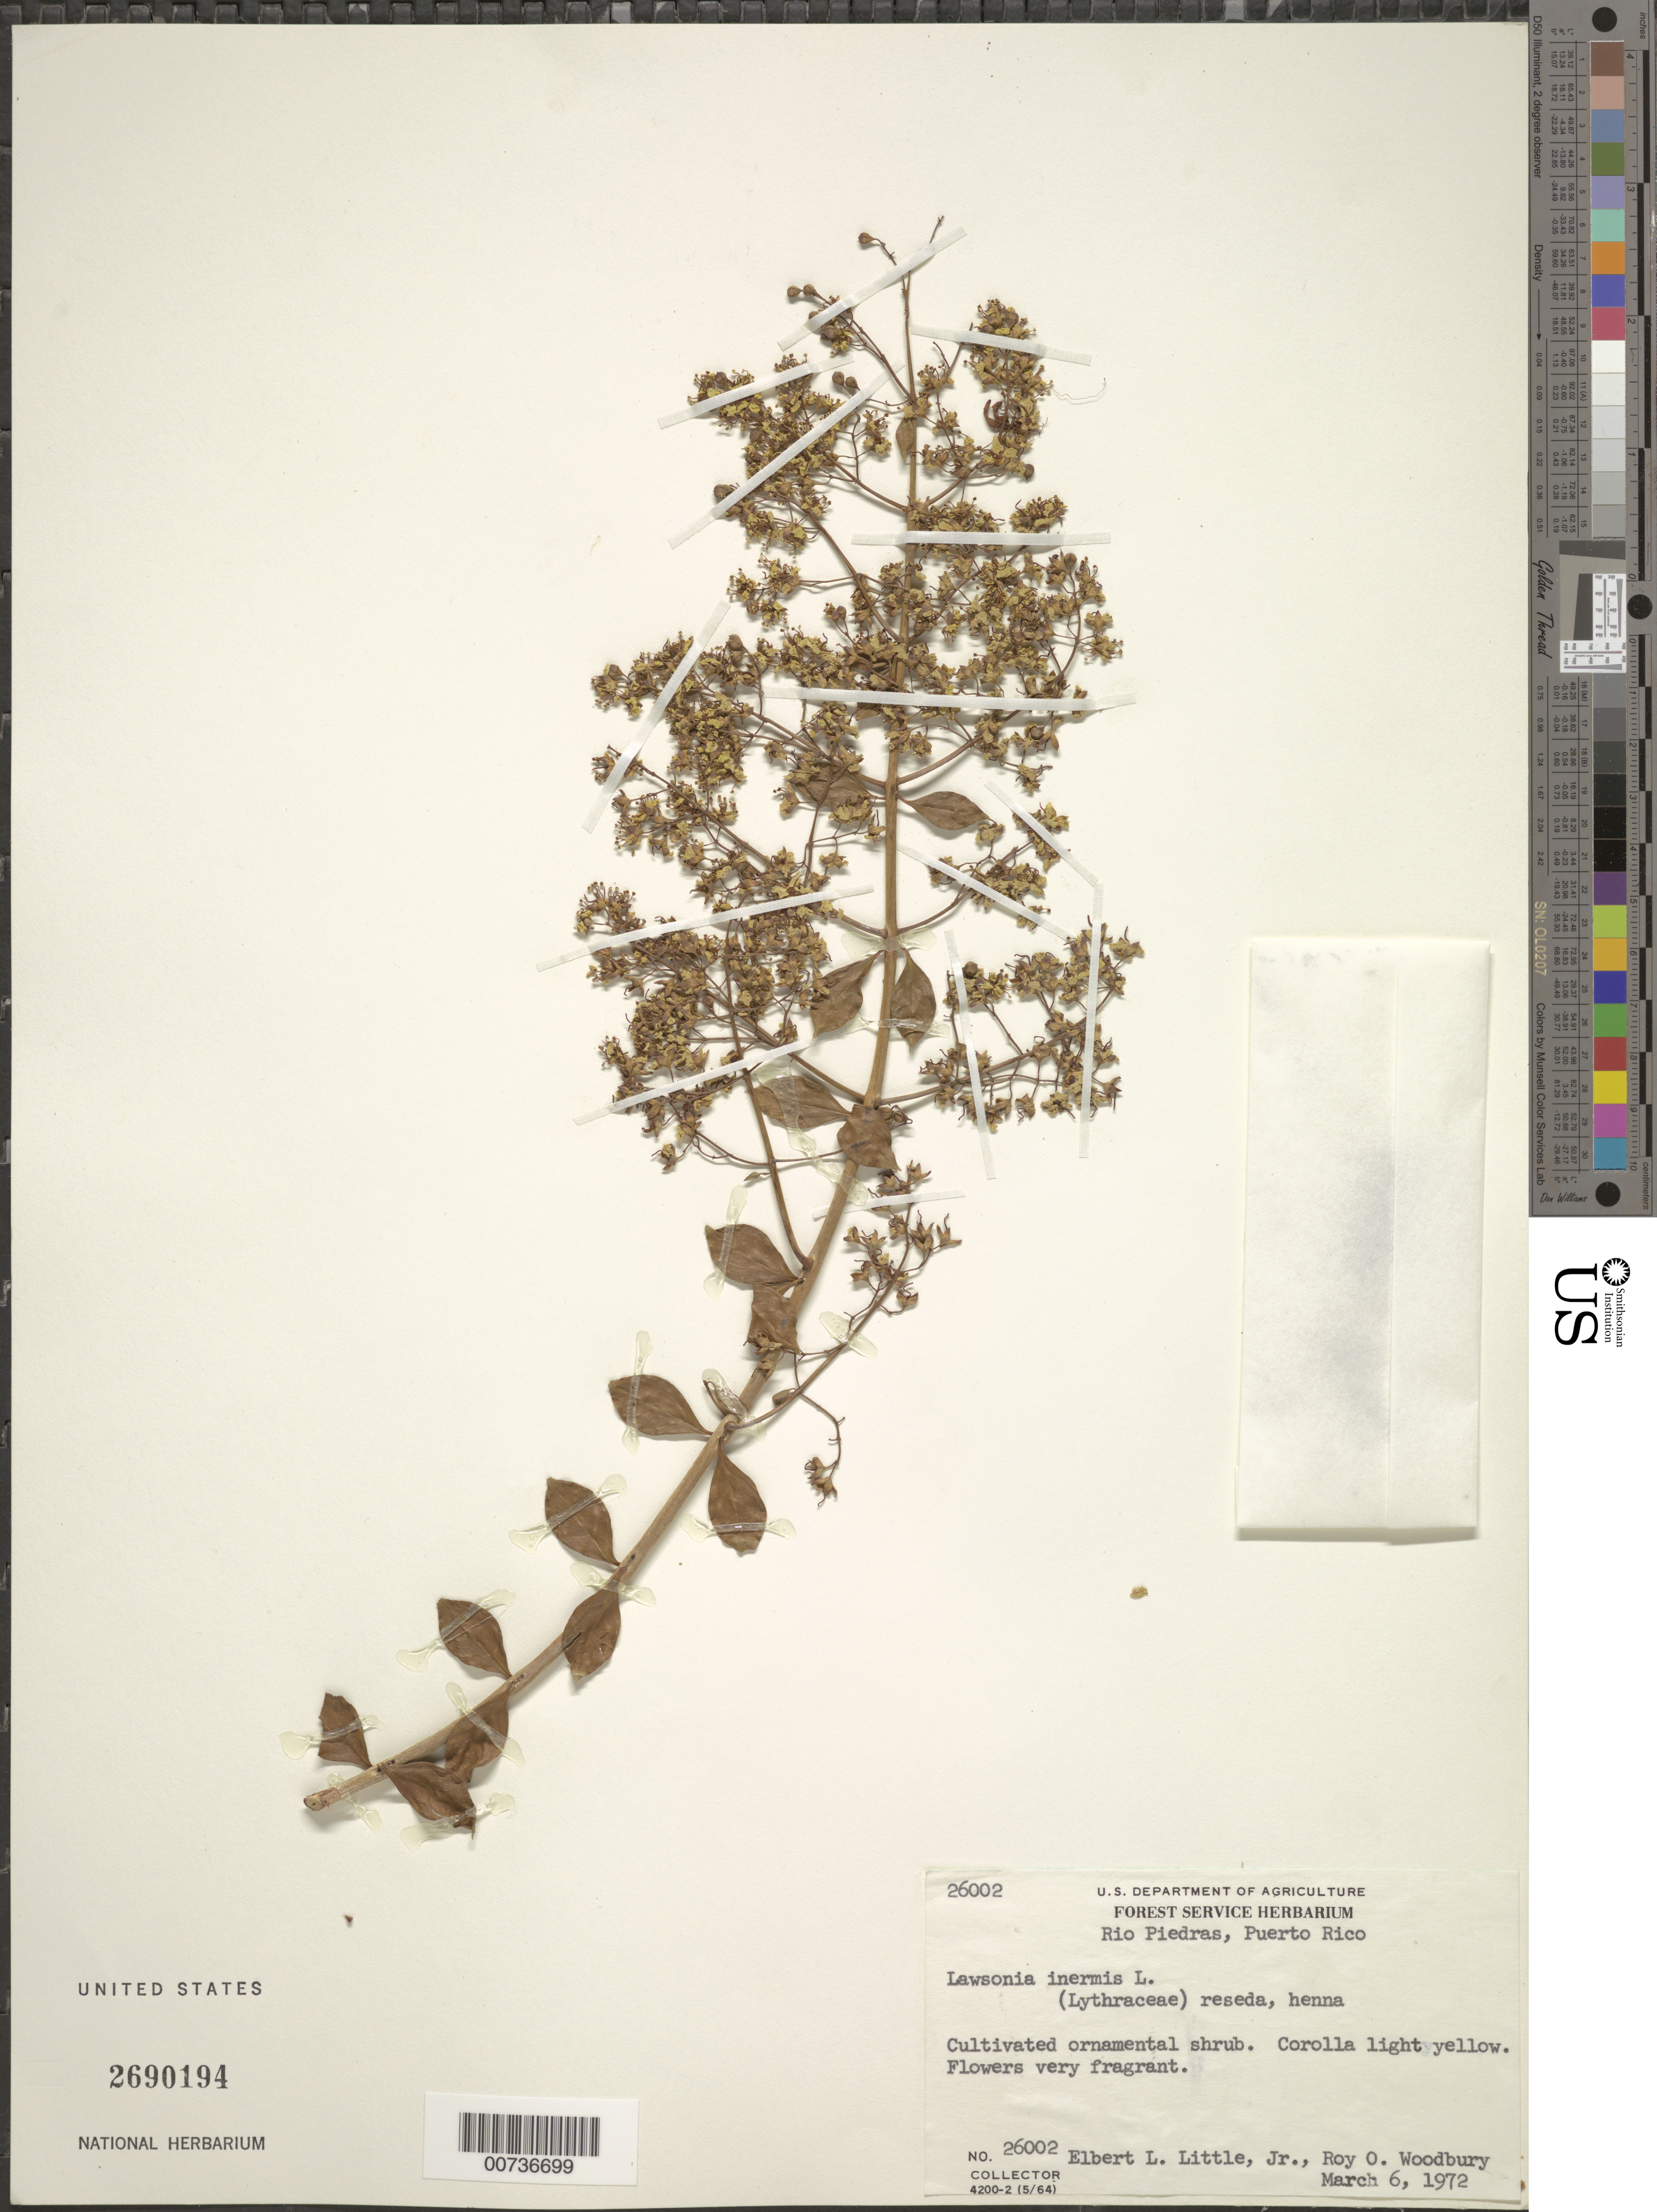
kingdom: Plantae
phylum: Tracheophyta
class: Magnoliopsida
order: Myrtales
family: Lythraceae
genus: Lawsonia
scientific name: Lawsonia inermis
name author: L.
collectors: E. L. Little & R. O. Woodbury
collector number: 26002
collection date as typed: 06 Mar 1972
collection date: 1972-03-06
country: Puerto Rico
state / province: San Juan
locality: Rio Piedras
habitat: Cultivated ornamental shrub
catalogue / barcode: US 2690194